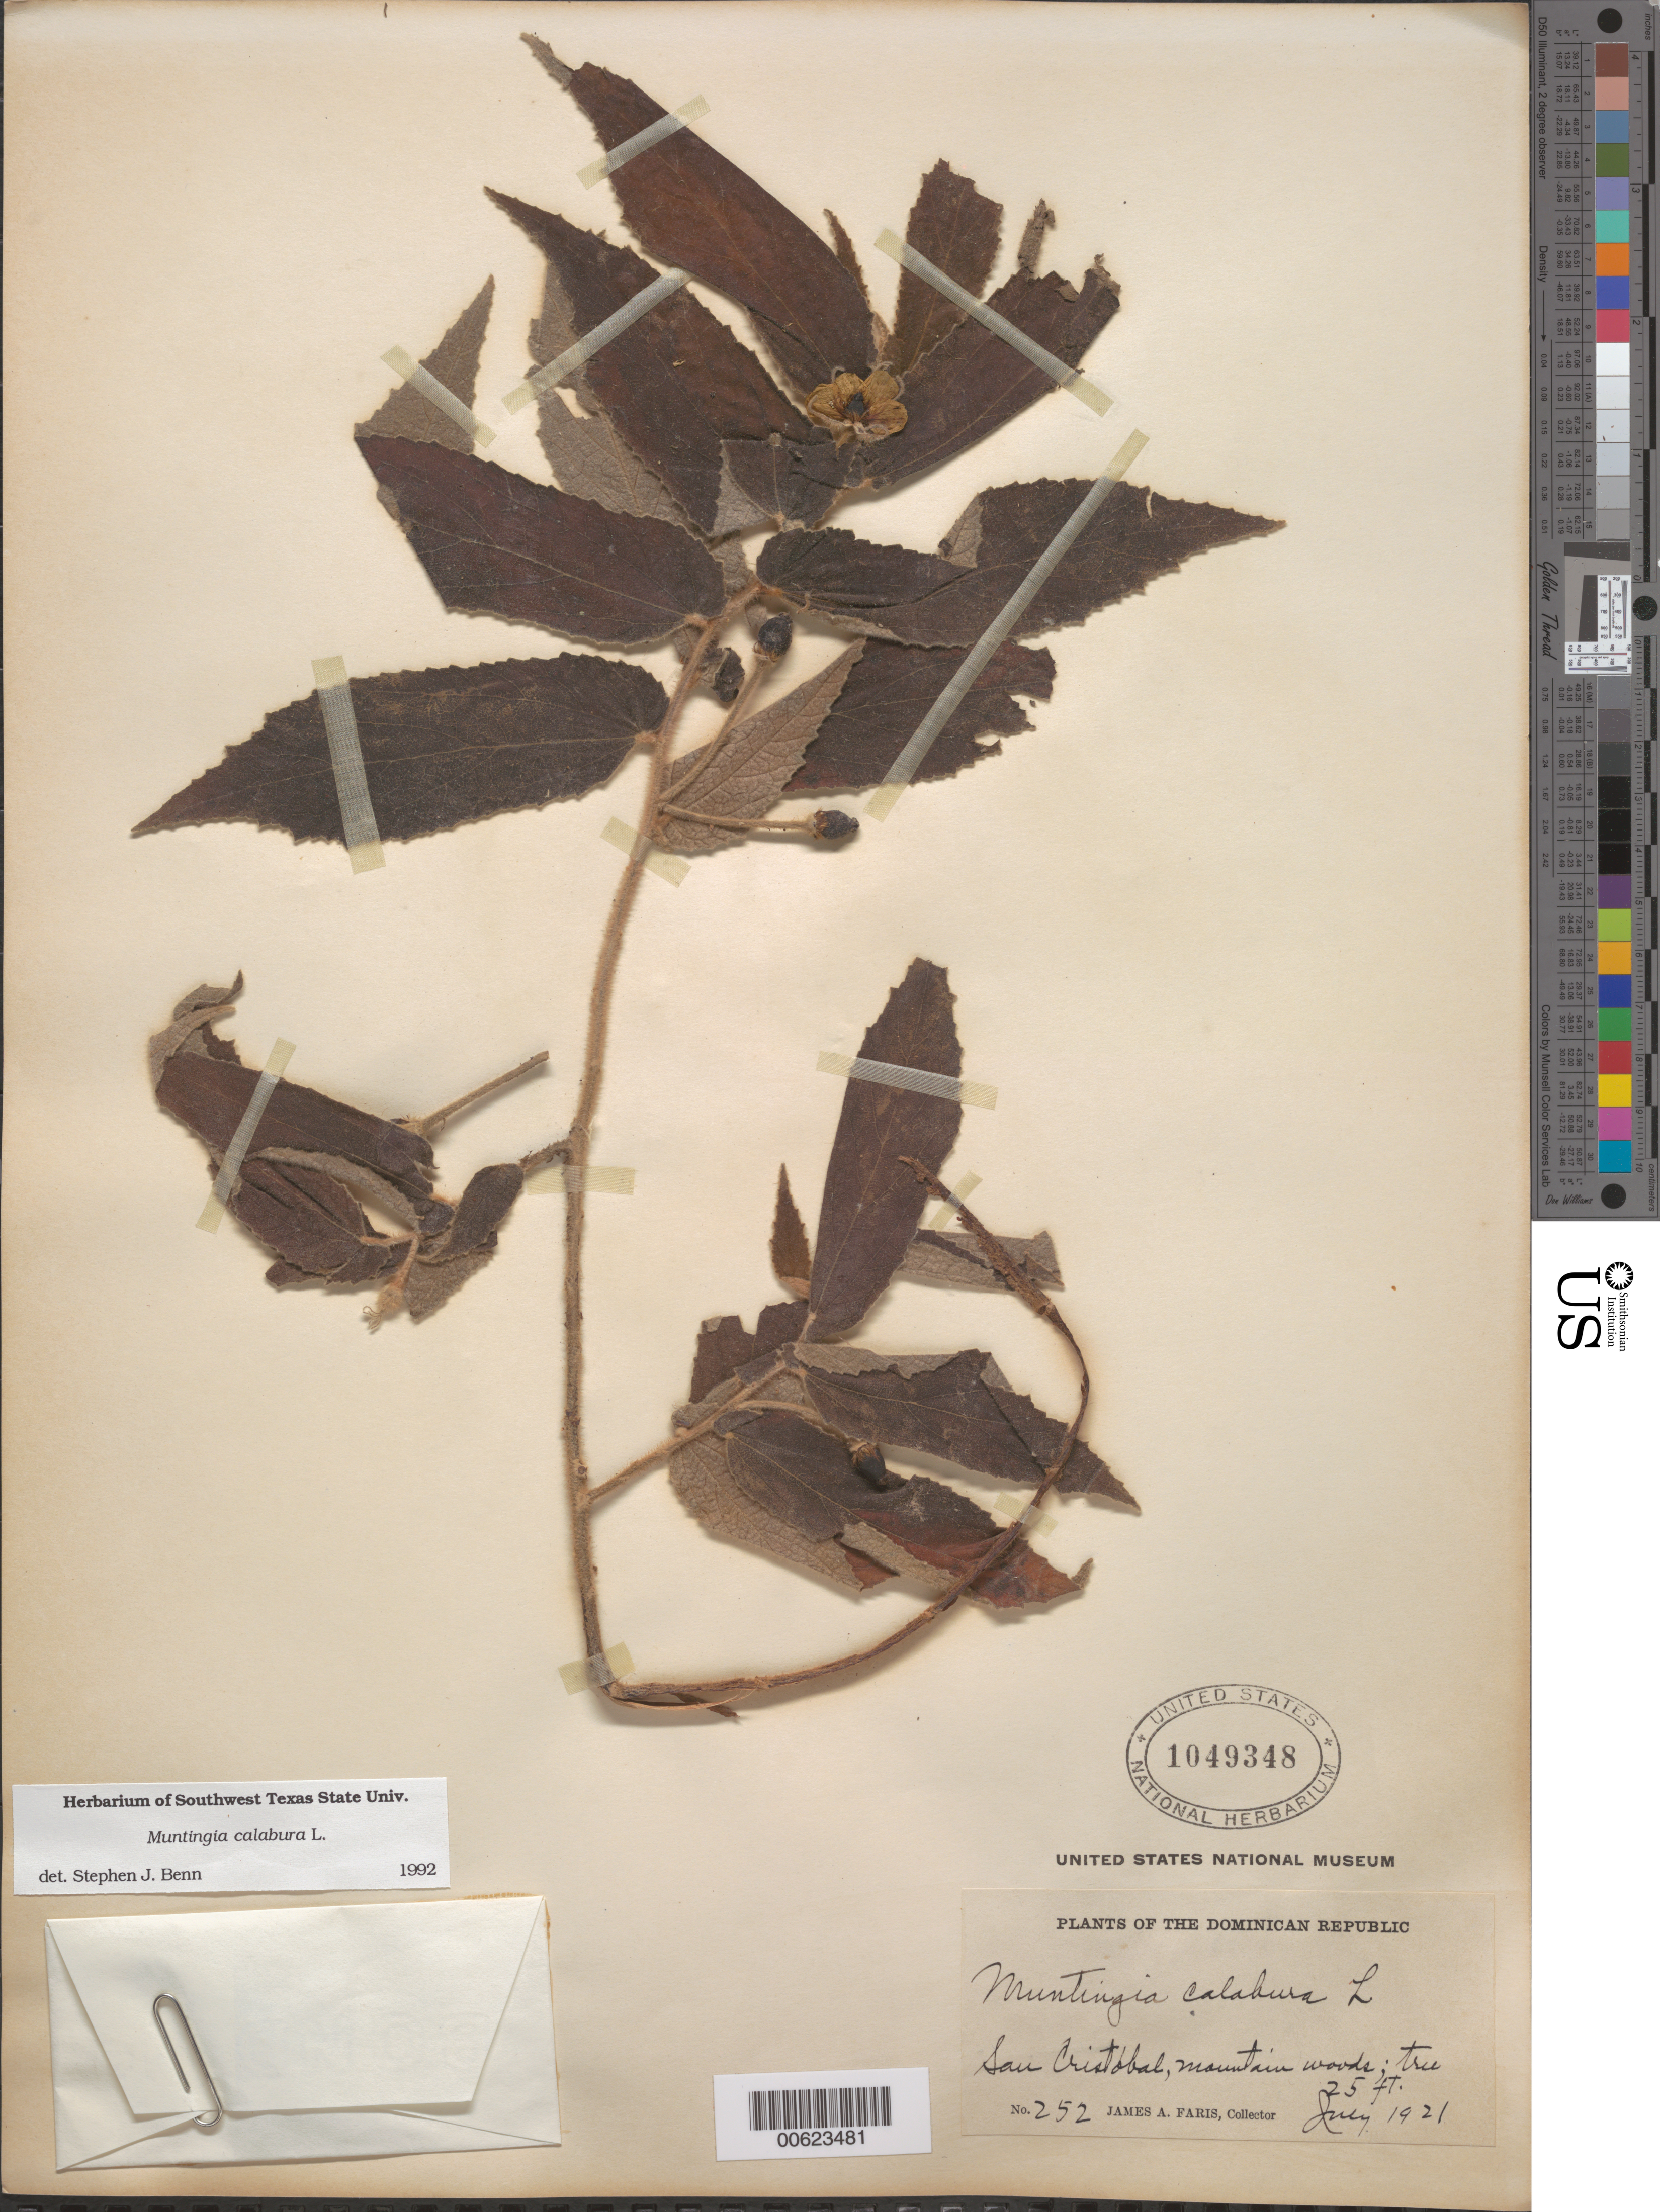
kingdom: Plantae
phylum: Tracheophyta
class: Magnoliopsida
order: Malvales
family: Muntingiaceae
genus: Muntingia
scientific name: Muntingia calabura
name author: L.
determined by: Benn, S. J.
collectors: J. Faris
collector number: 252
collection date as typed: Jul 1921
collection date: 1921-07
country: Dominican Republic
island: Hispaniola Island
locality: San Cristóbal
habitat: Mountain woods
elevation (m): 8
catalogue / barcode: US 1049348